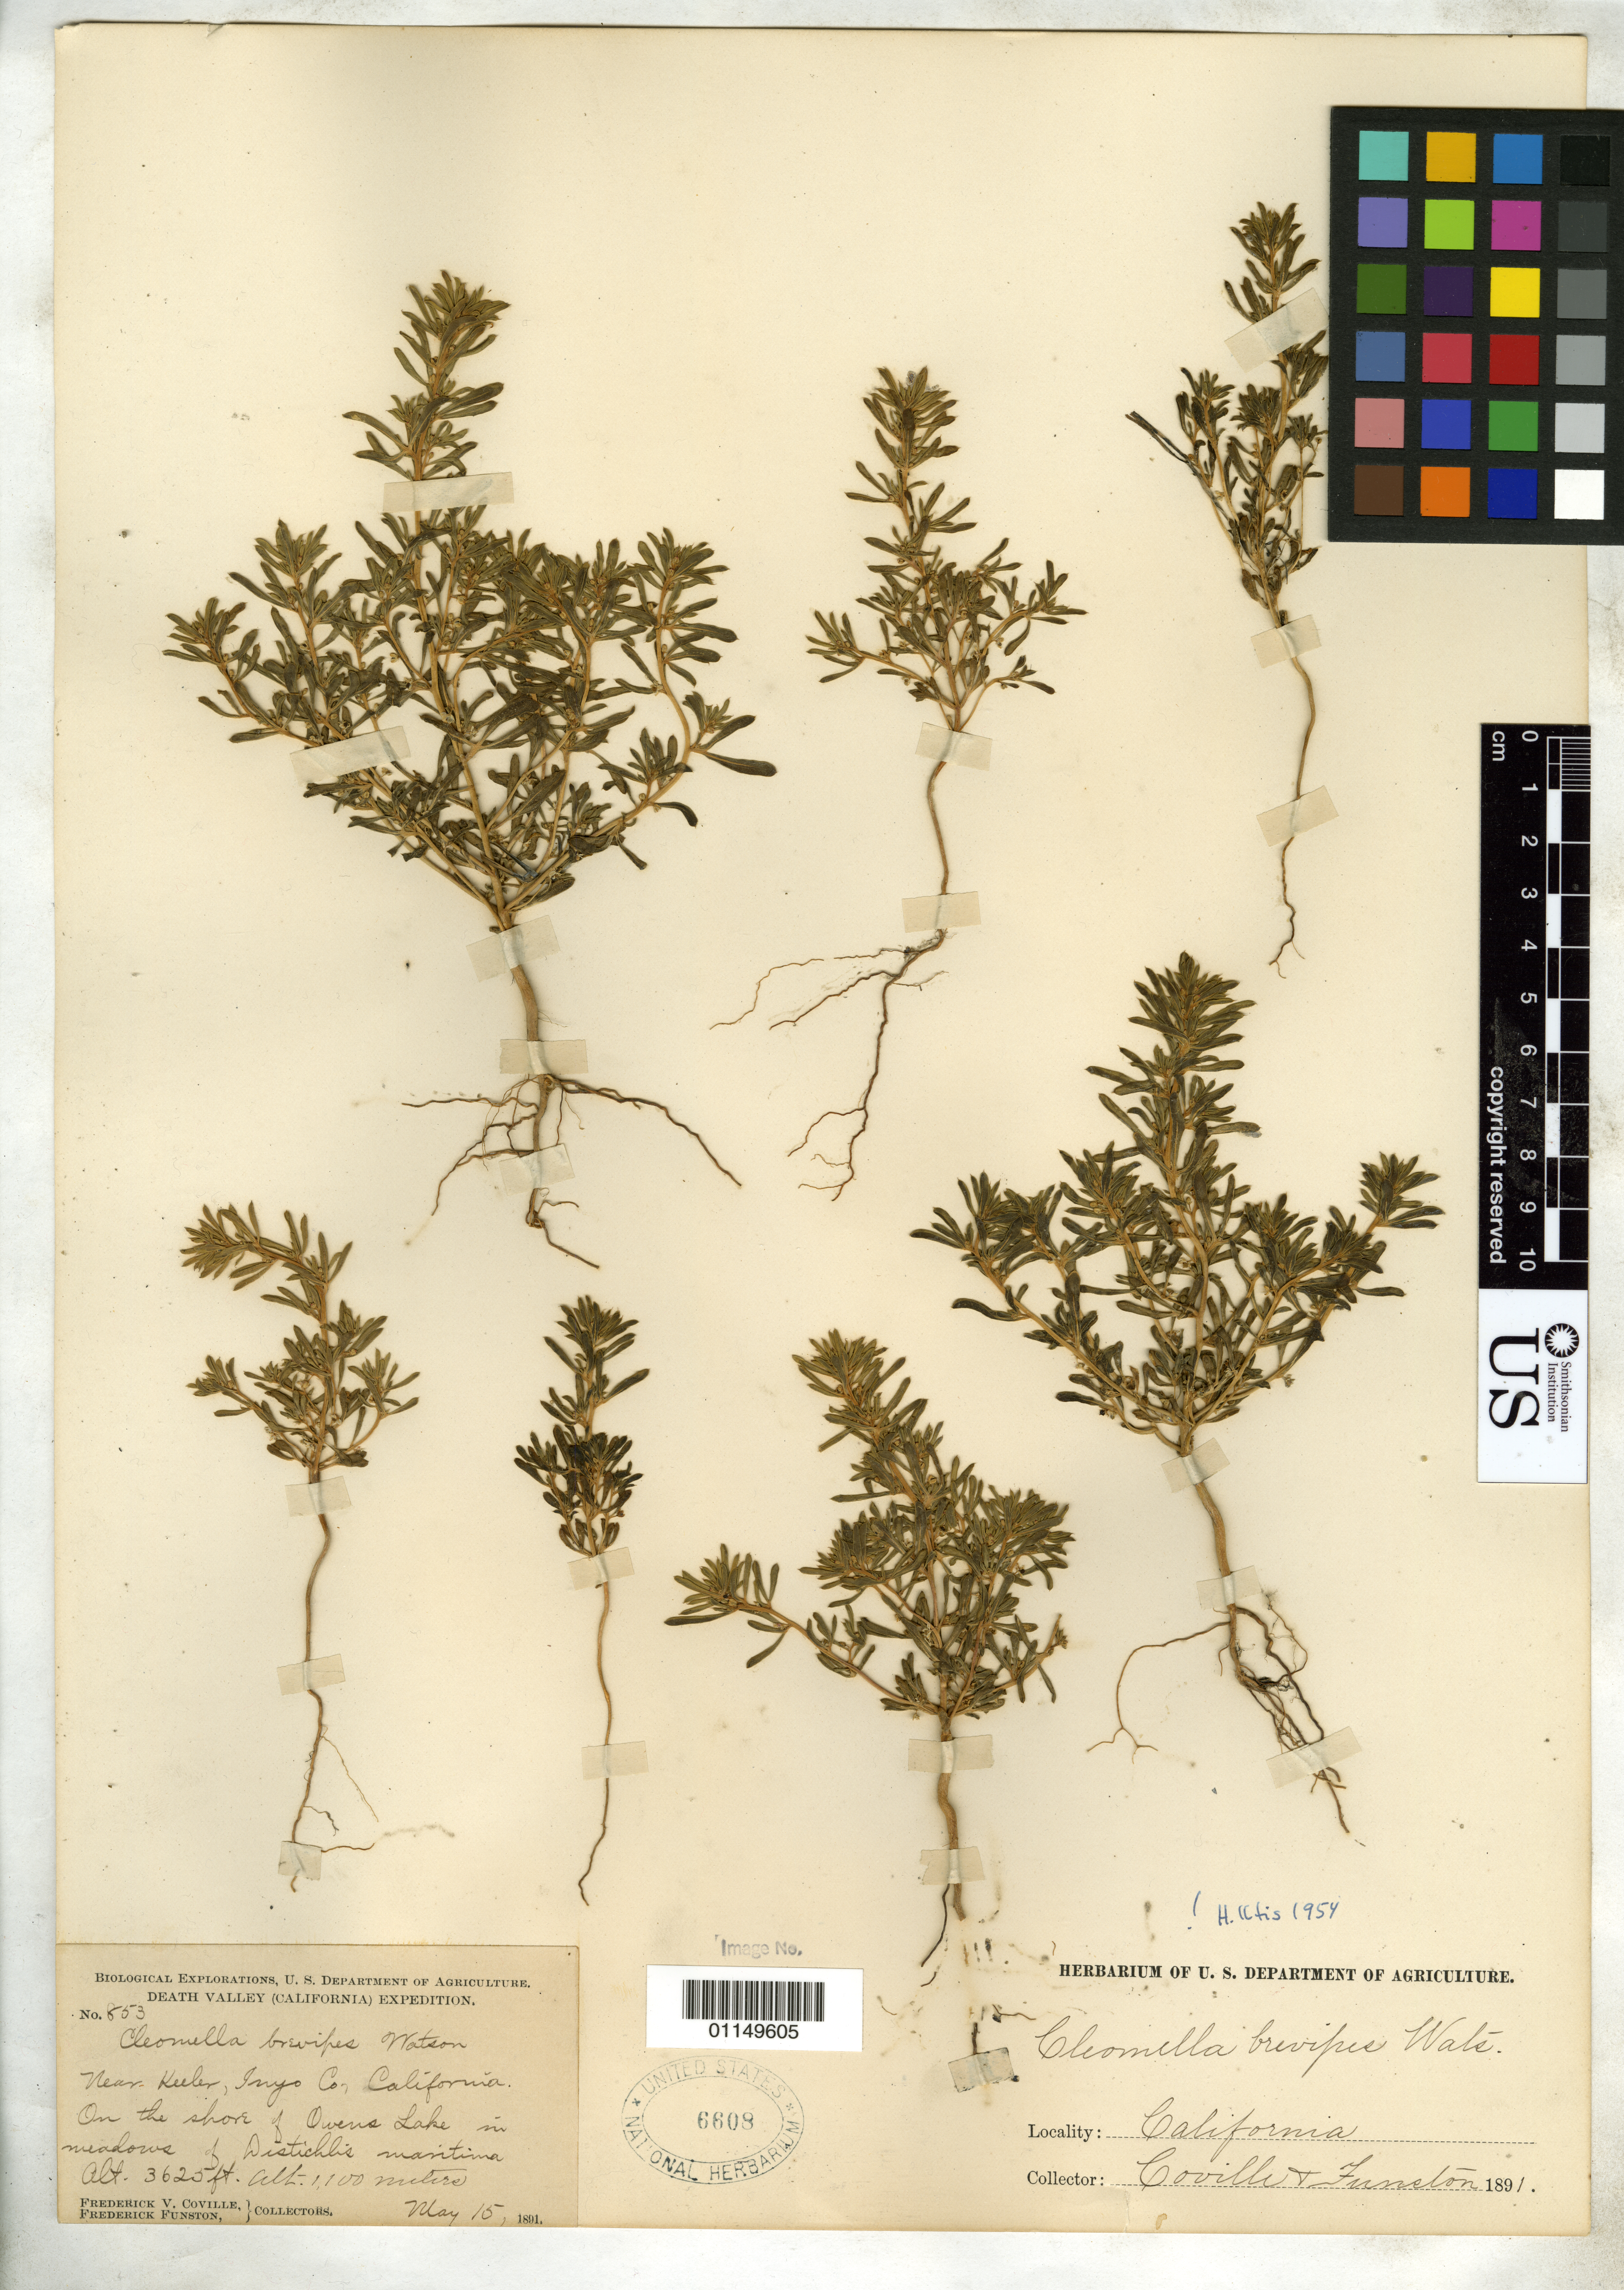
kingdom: Plantae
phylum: Tracheophyta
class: Magnoliopsida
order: Brassicales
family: Cleomaceae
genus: Cleomella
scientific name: Cleomella brevipes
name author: S. Watson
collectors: F. V. Coville & F. Funston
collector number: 853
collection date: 1891-05-15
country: United States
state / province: California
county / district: Inyo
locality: Near Keeler, on the shore of Owens Lake.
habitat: In meadows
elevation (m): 1105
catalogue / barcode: US 6609